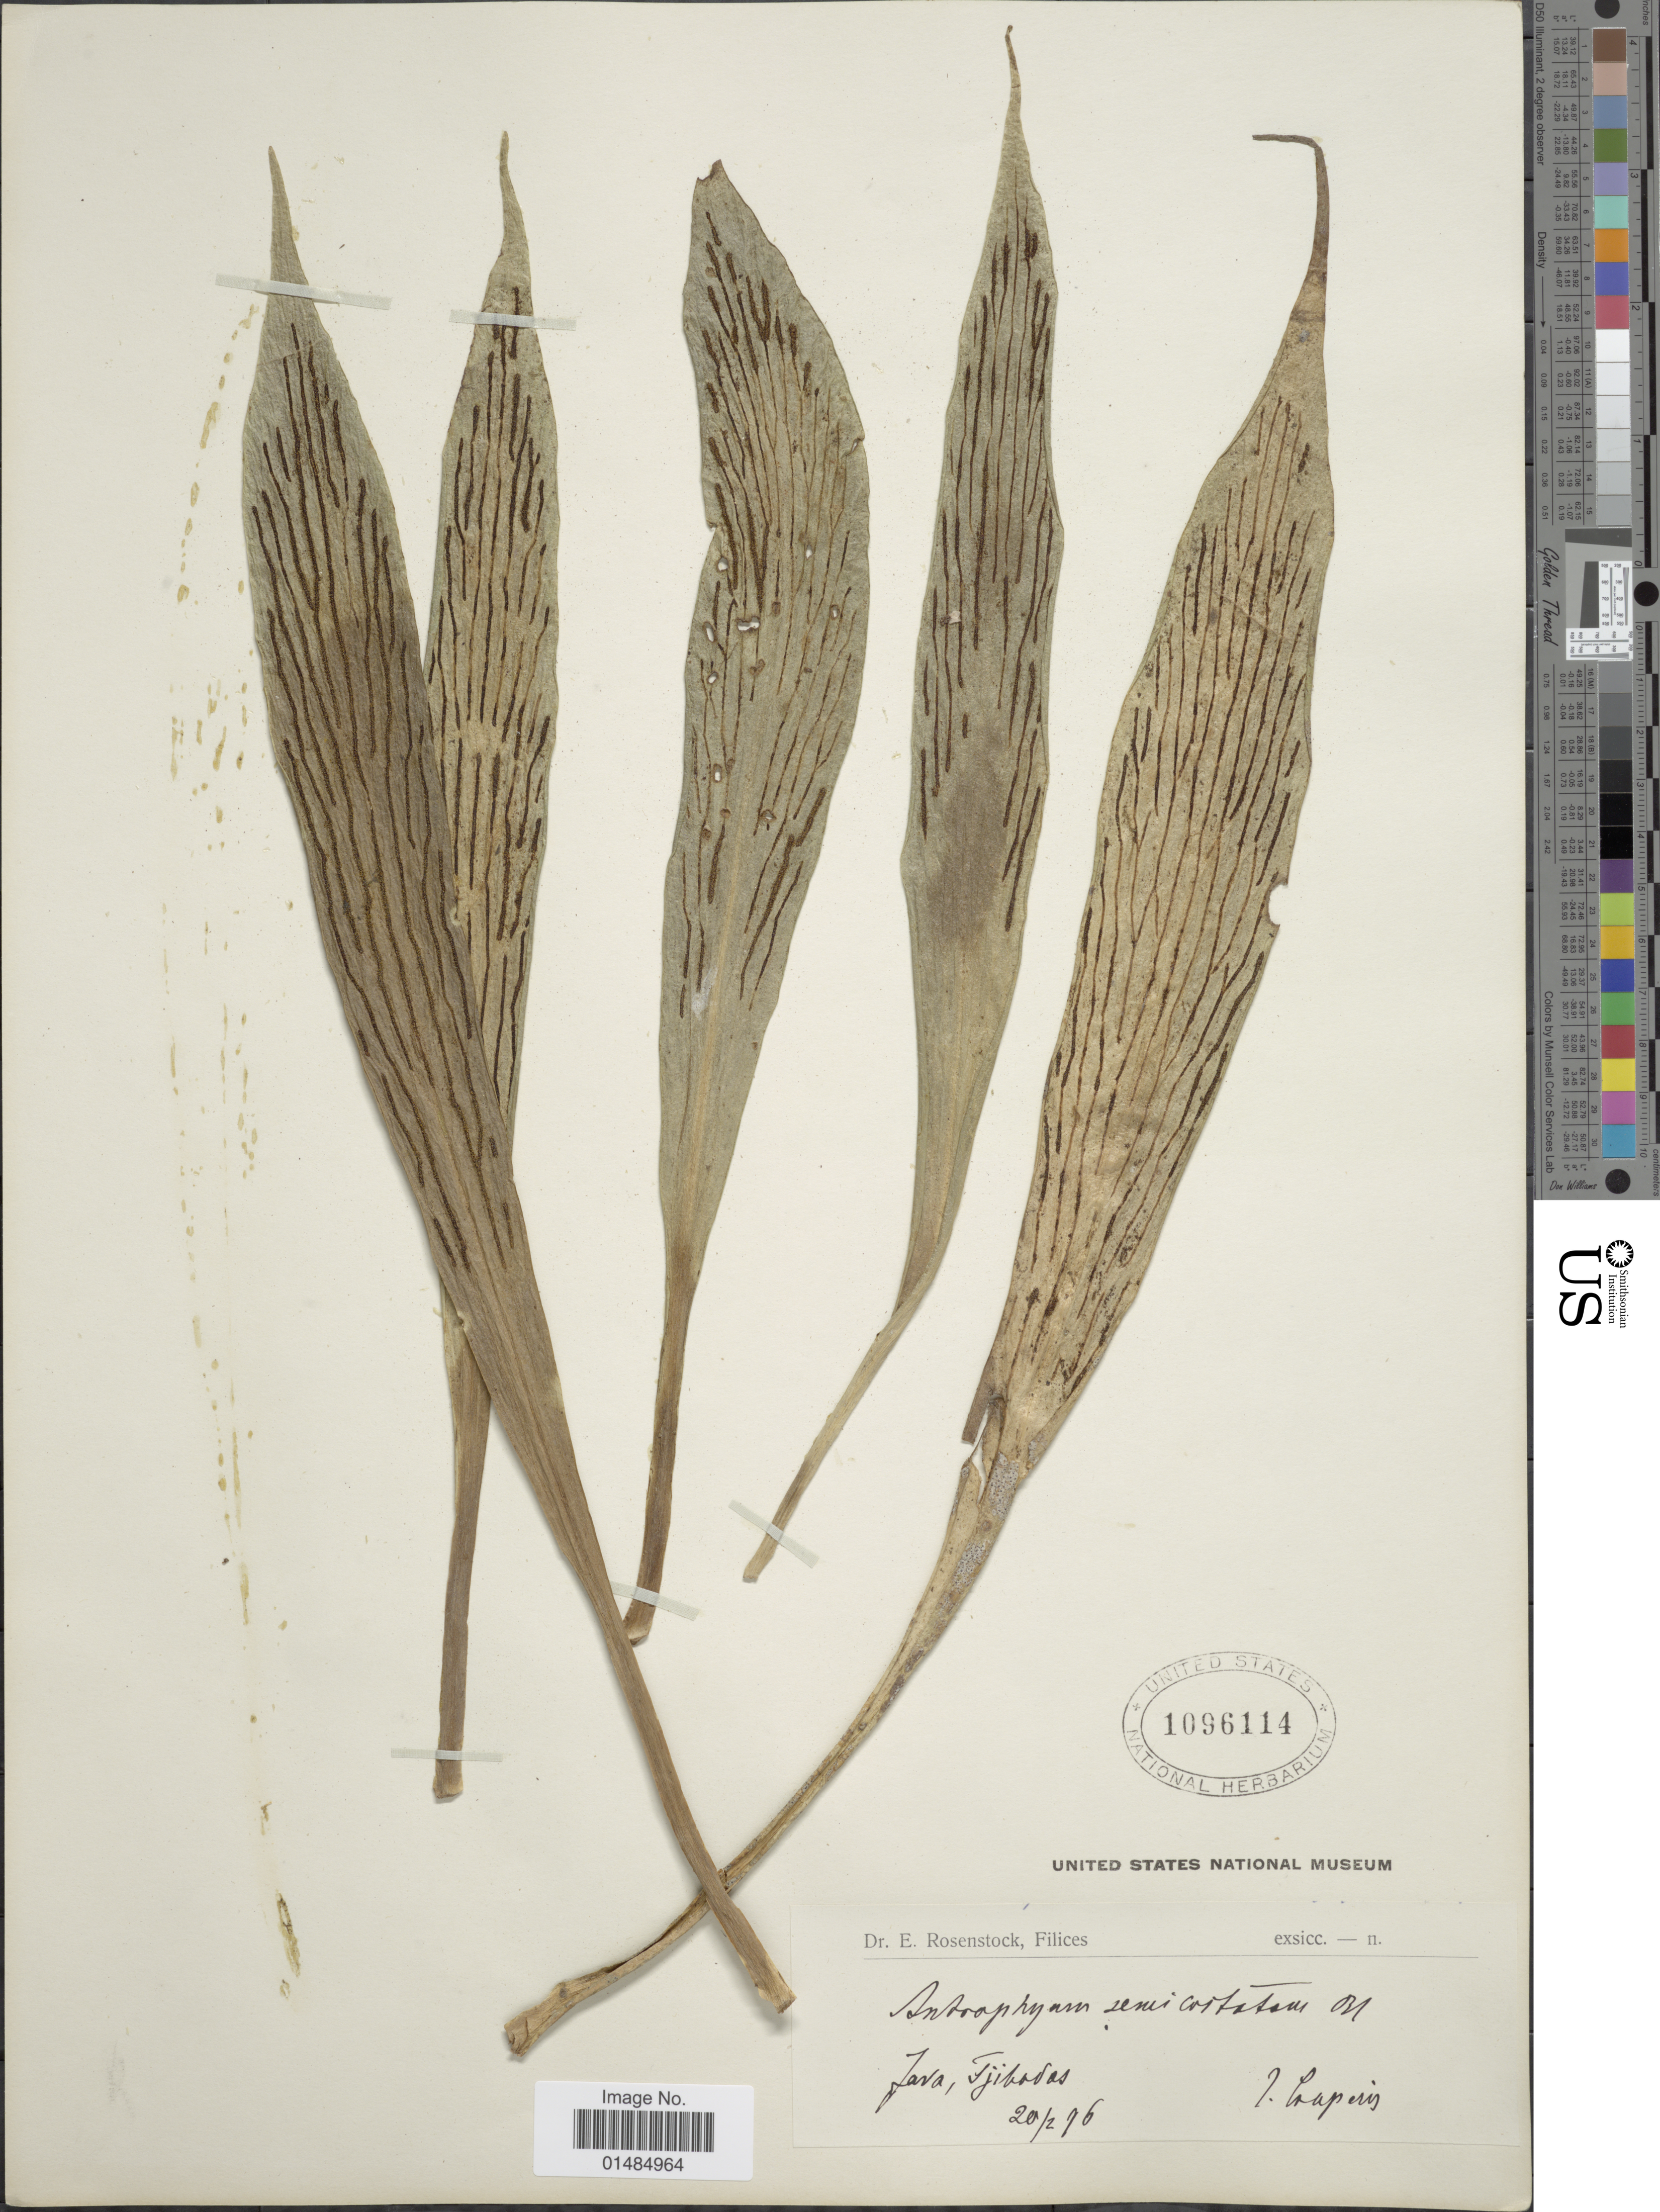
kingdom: Plantae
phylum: Tracheophyta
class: Polypodiopsida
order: Polypodiales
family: Pteridaceae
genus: Antrophyum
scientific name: Antrophyum semicostatum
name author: Blume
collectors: Craperin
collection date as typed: Transcribed d/m/y: 20/2/96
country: Indonesia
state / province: Java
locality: Tjibodas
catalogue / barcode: US 1096114